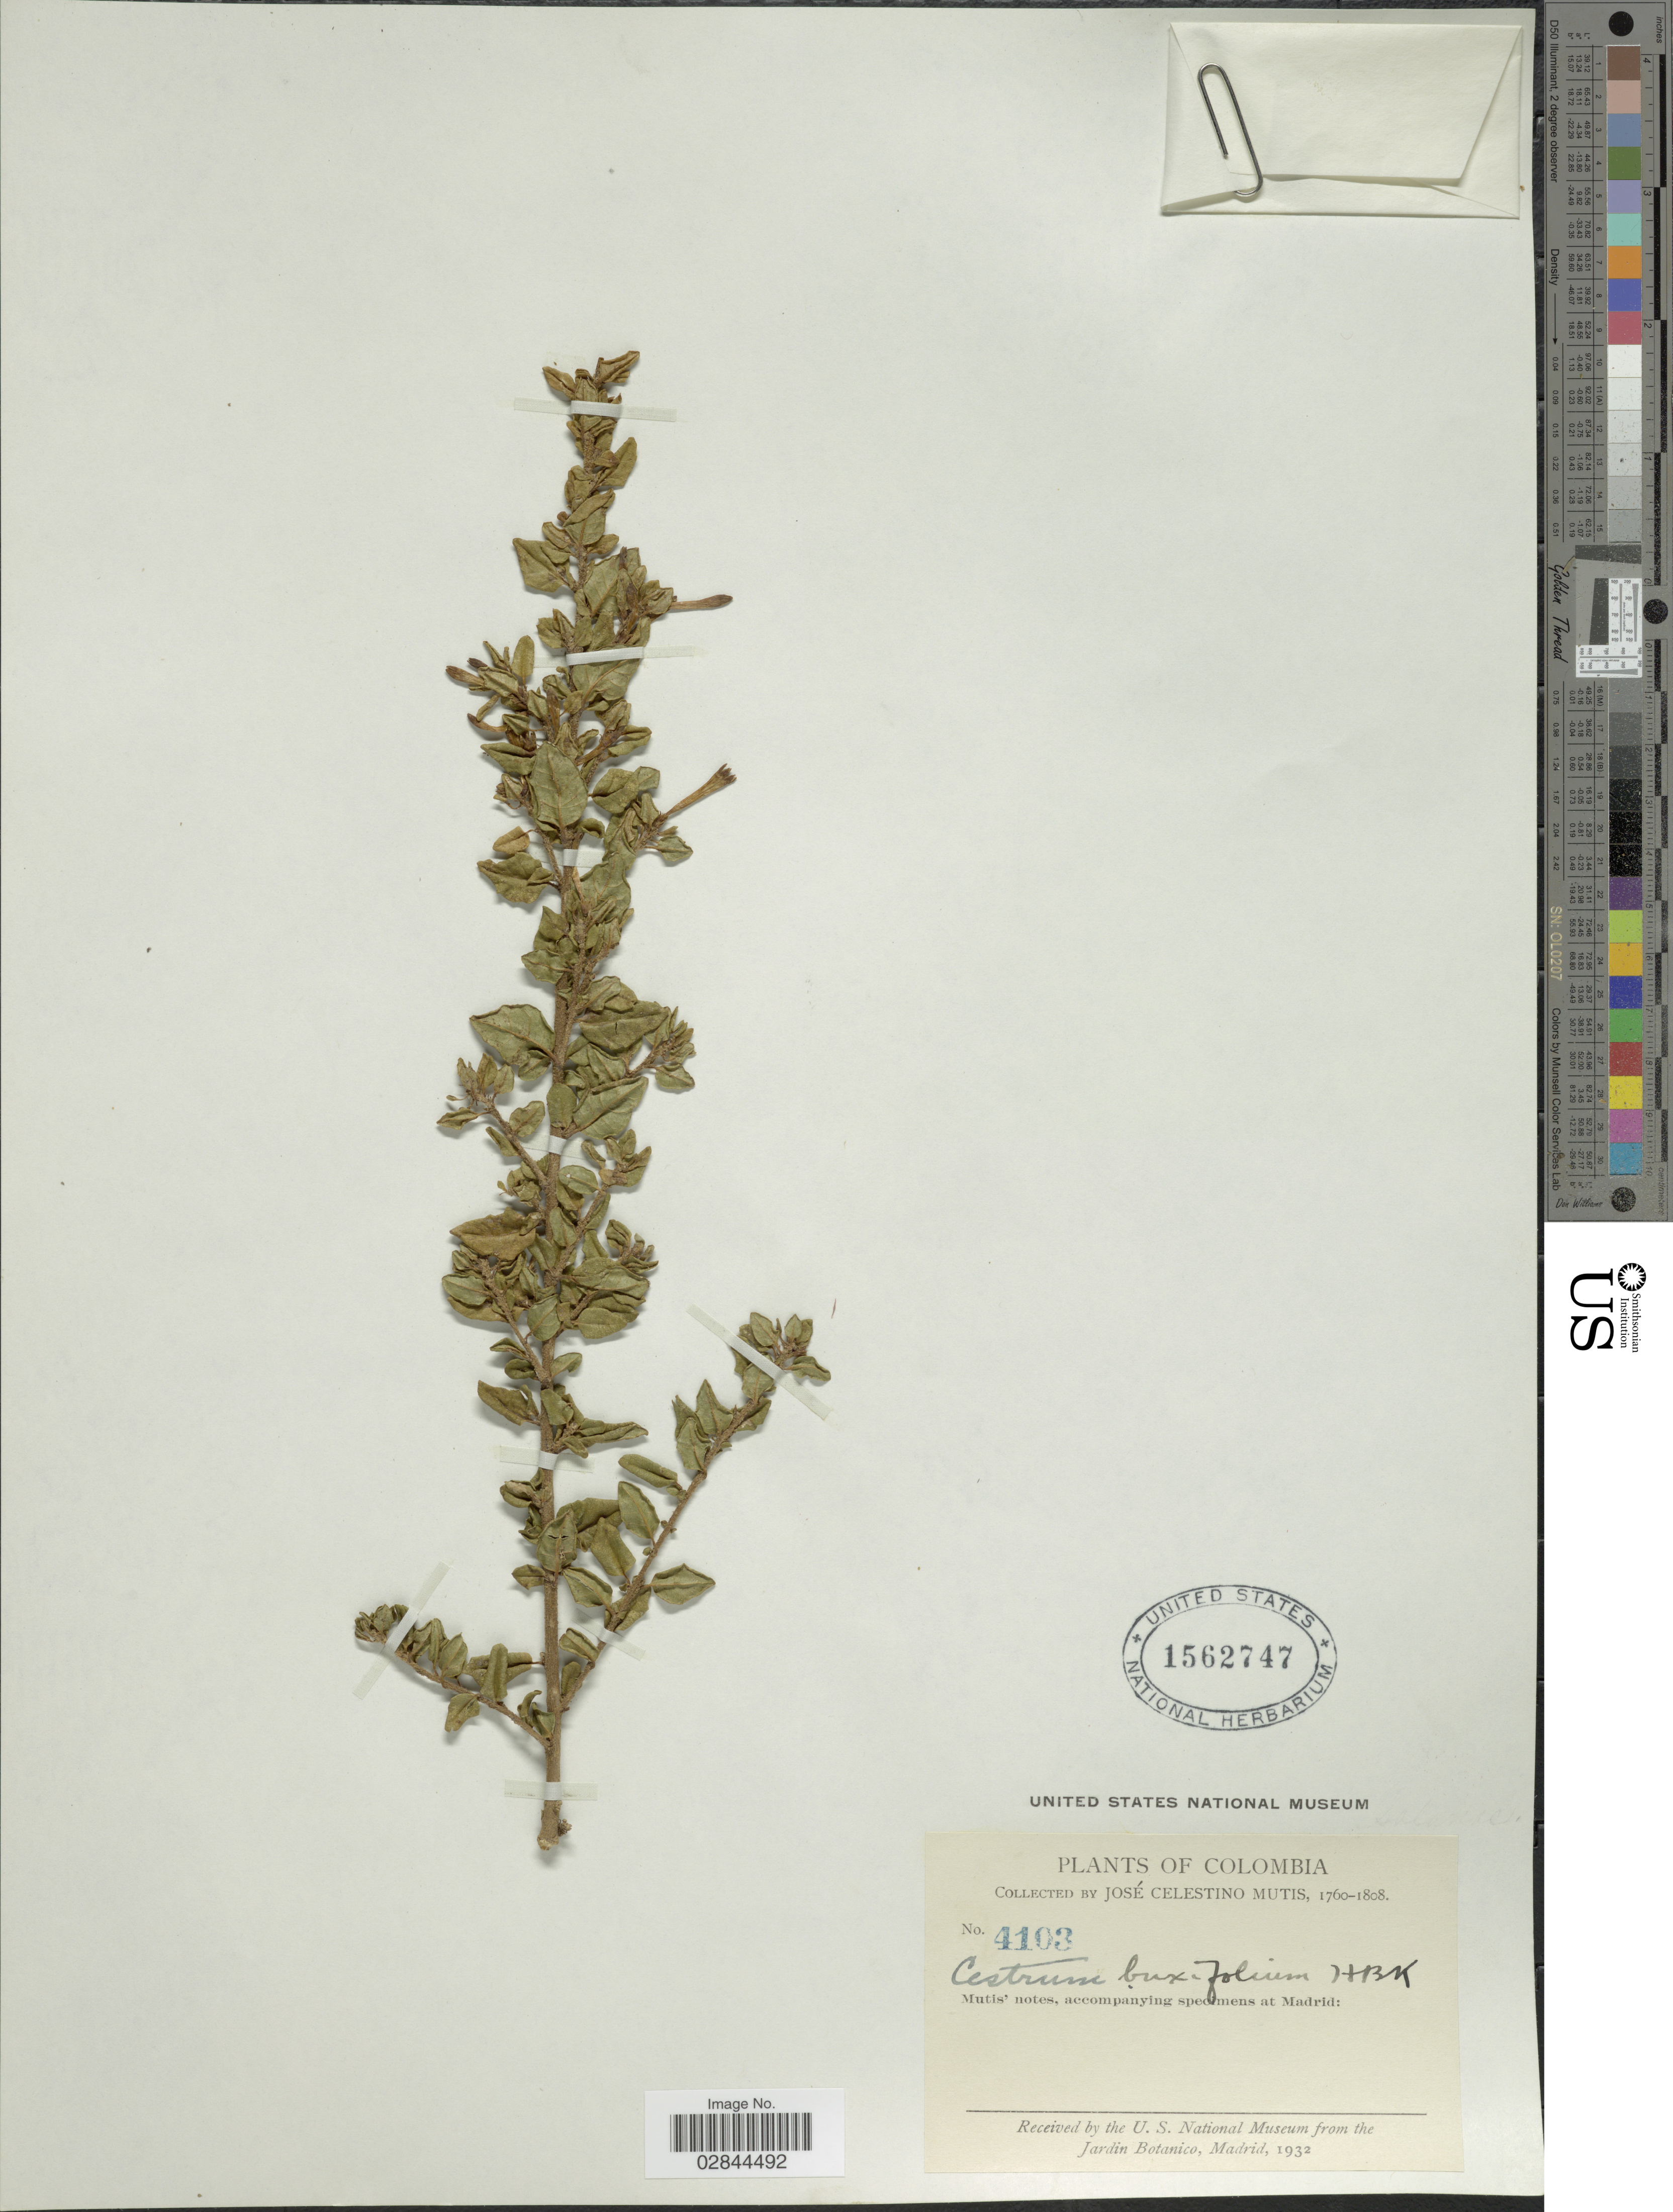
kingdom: Plantae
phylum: Tracheophyta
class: Magnoliopsida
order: Solanales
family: Solanaceae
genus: Cestrum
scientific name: Cestrum buxifolium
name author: Kunth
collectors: J. C. B. Mutis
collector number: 4103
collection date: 1760/1808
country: Colombia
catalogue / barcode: US 1562747